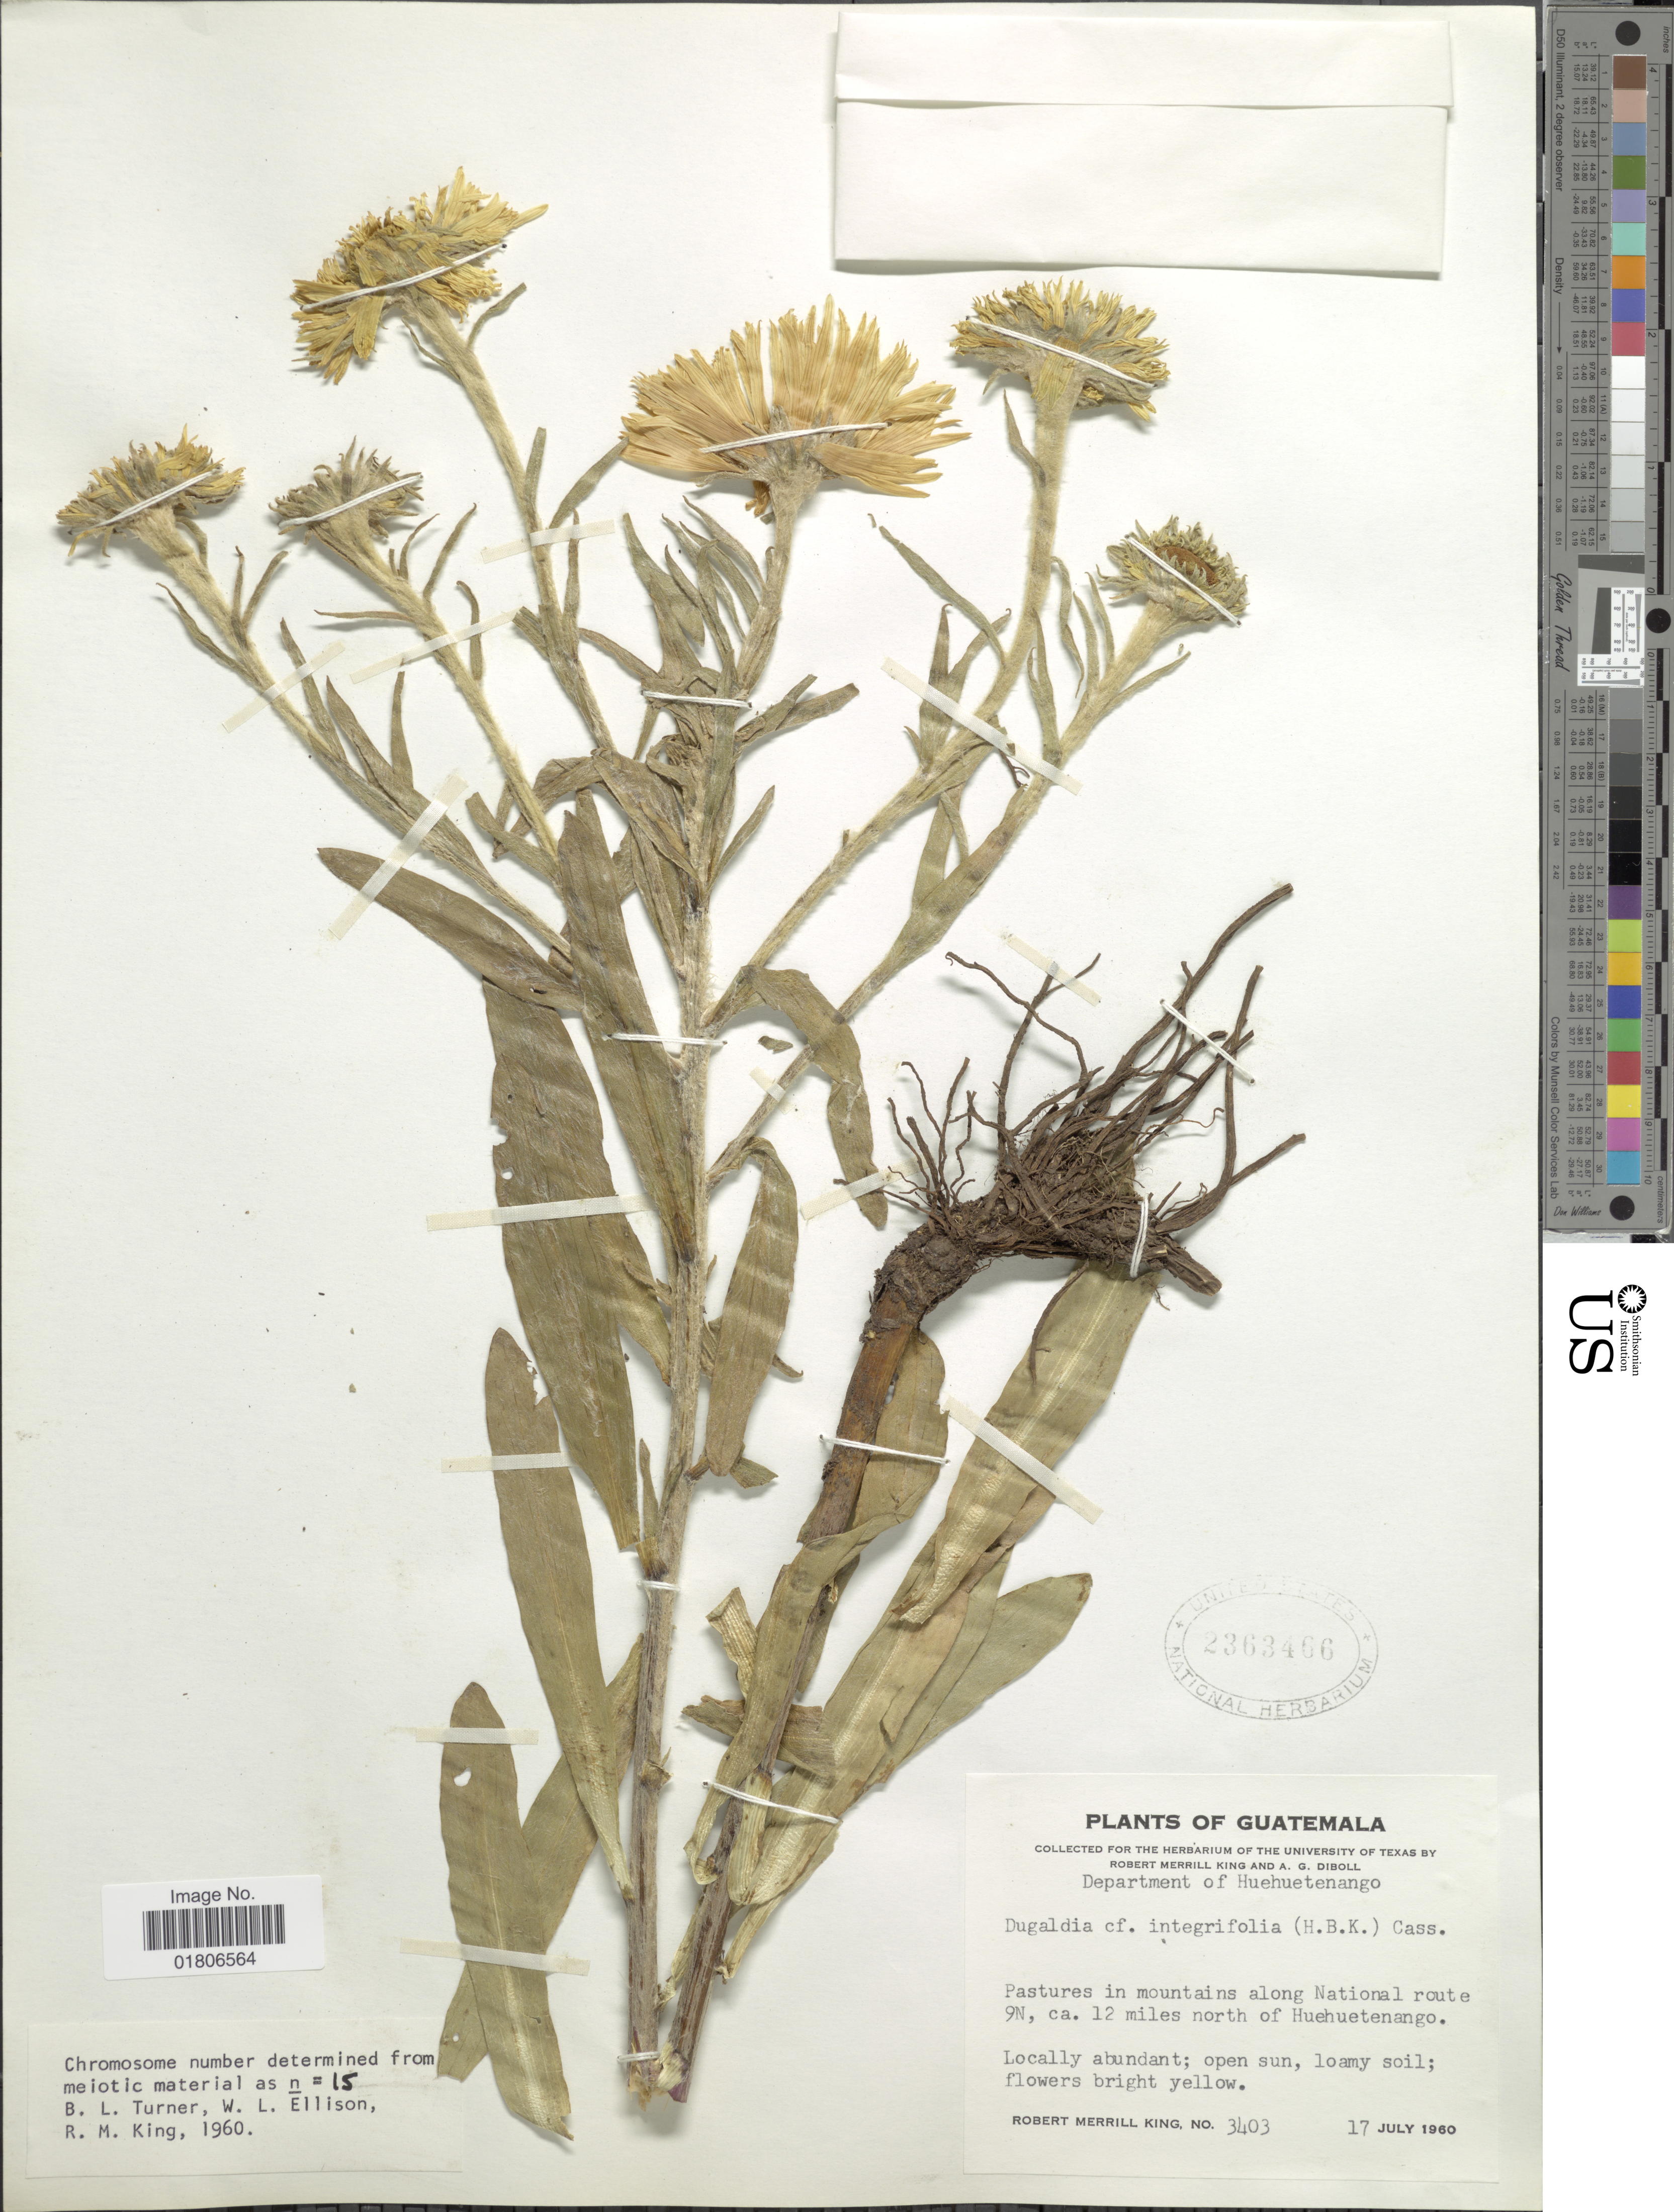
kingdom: Plantae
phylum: Tracheophyta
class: Magnoliopsida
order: Asterales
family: Asteraceae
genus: Helenium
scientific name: Helenium integrifolium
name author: Sessé & Moc.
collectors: R. M. King & A. Diboll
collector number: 3403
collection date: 1960-07-17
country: Guatemala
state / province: Huehuetenango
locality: Mountains along National route 9N, ca. 12 miles north of Huehuetenango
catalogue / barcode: US 2363466